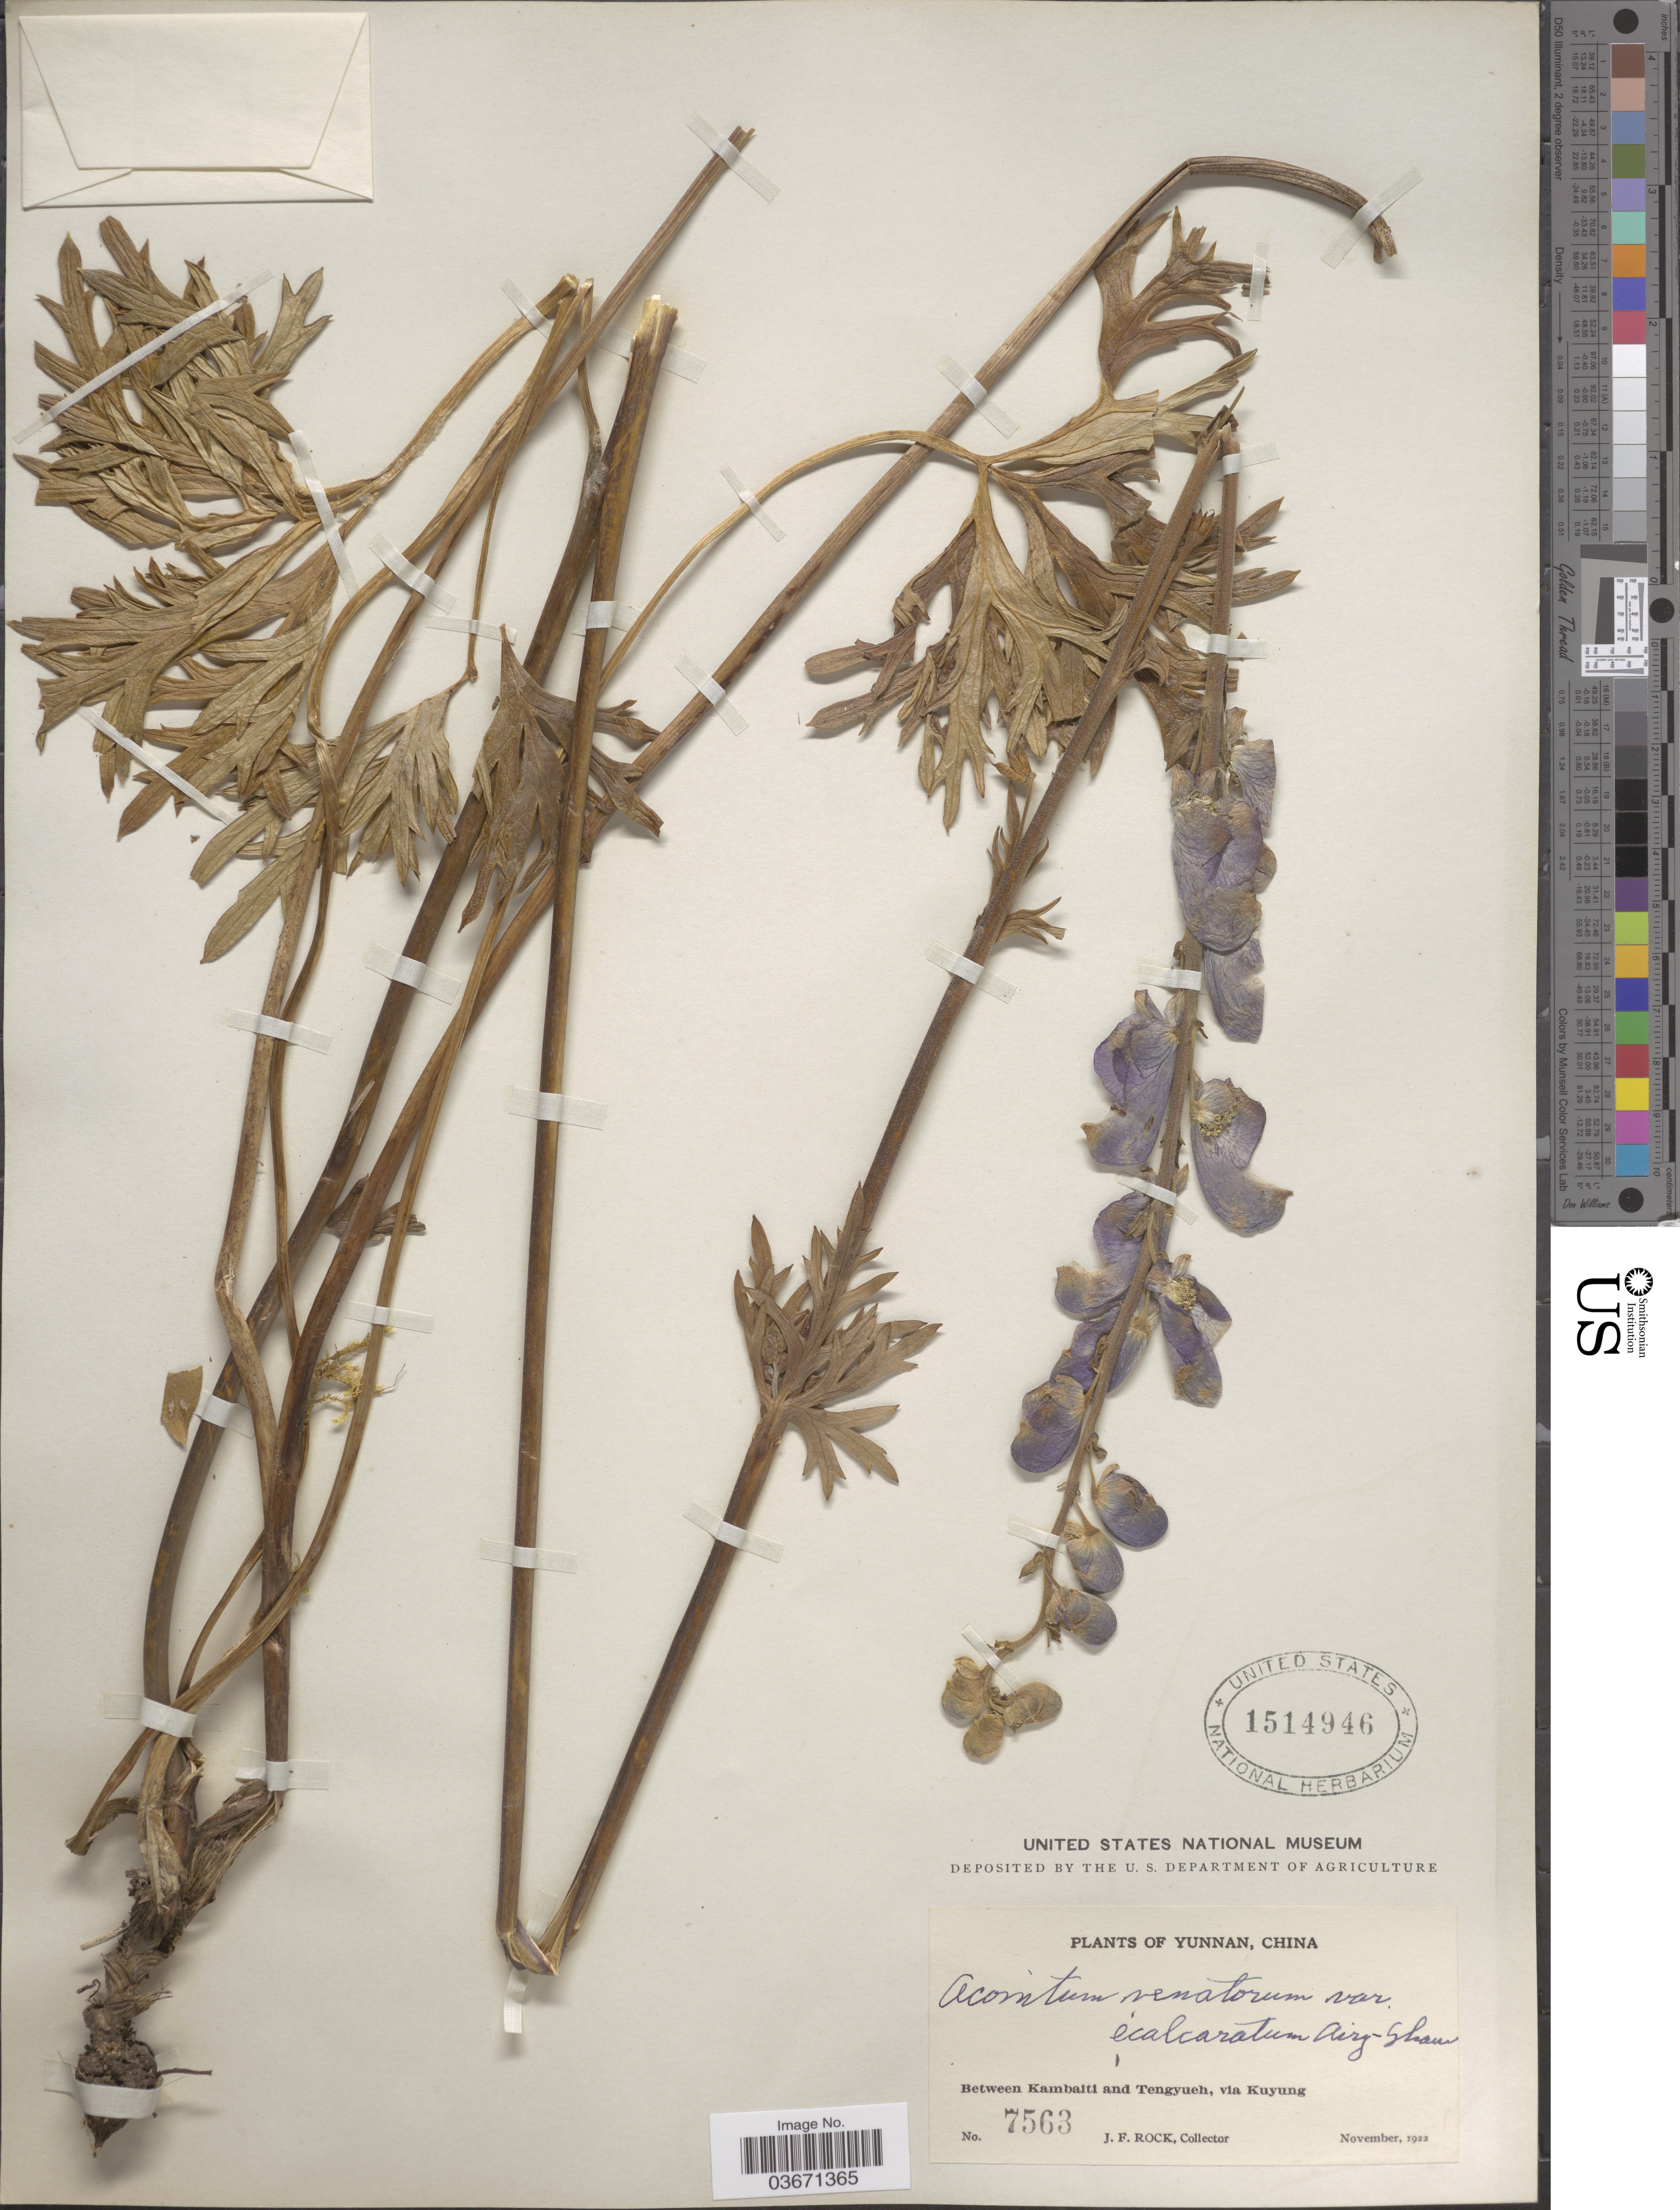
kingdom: Plantae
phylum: Tracheophyta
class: Magnoliopsida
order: Ranunculales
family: Ranunculaceae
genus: Aconitum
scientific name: Aconitum nagarum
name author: Stapf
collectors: J. Rock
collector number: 7563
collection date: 1922-11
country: China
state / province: Yunnan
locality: Between Kambaiti and Tengyueh, via Kuyung.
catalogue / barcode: US 1514946